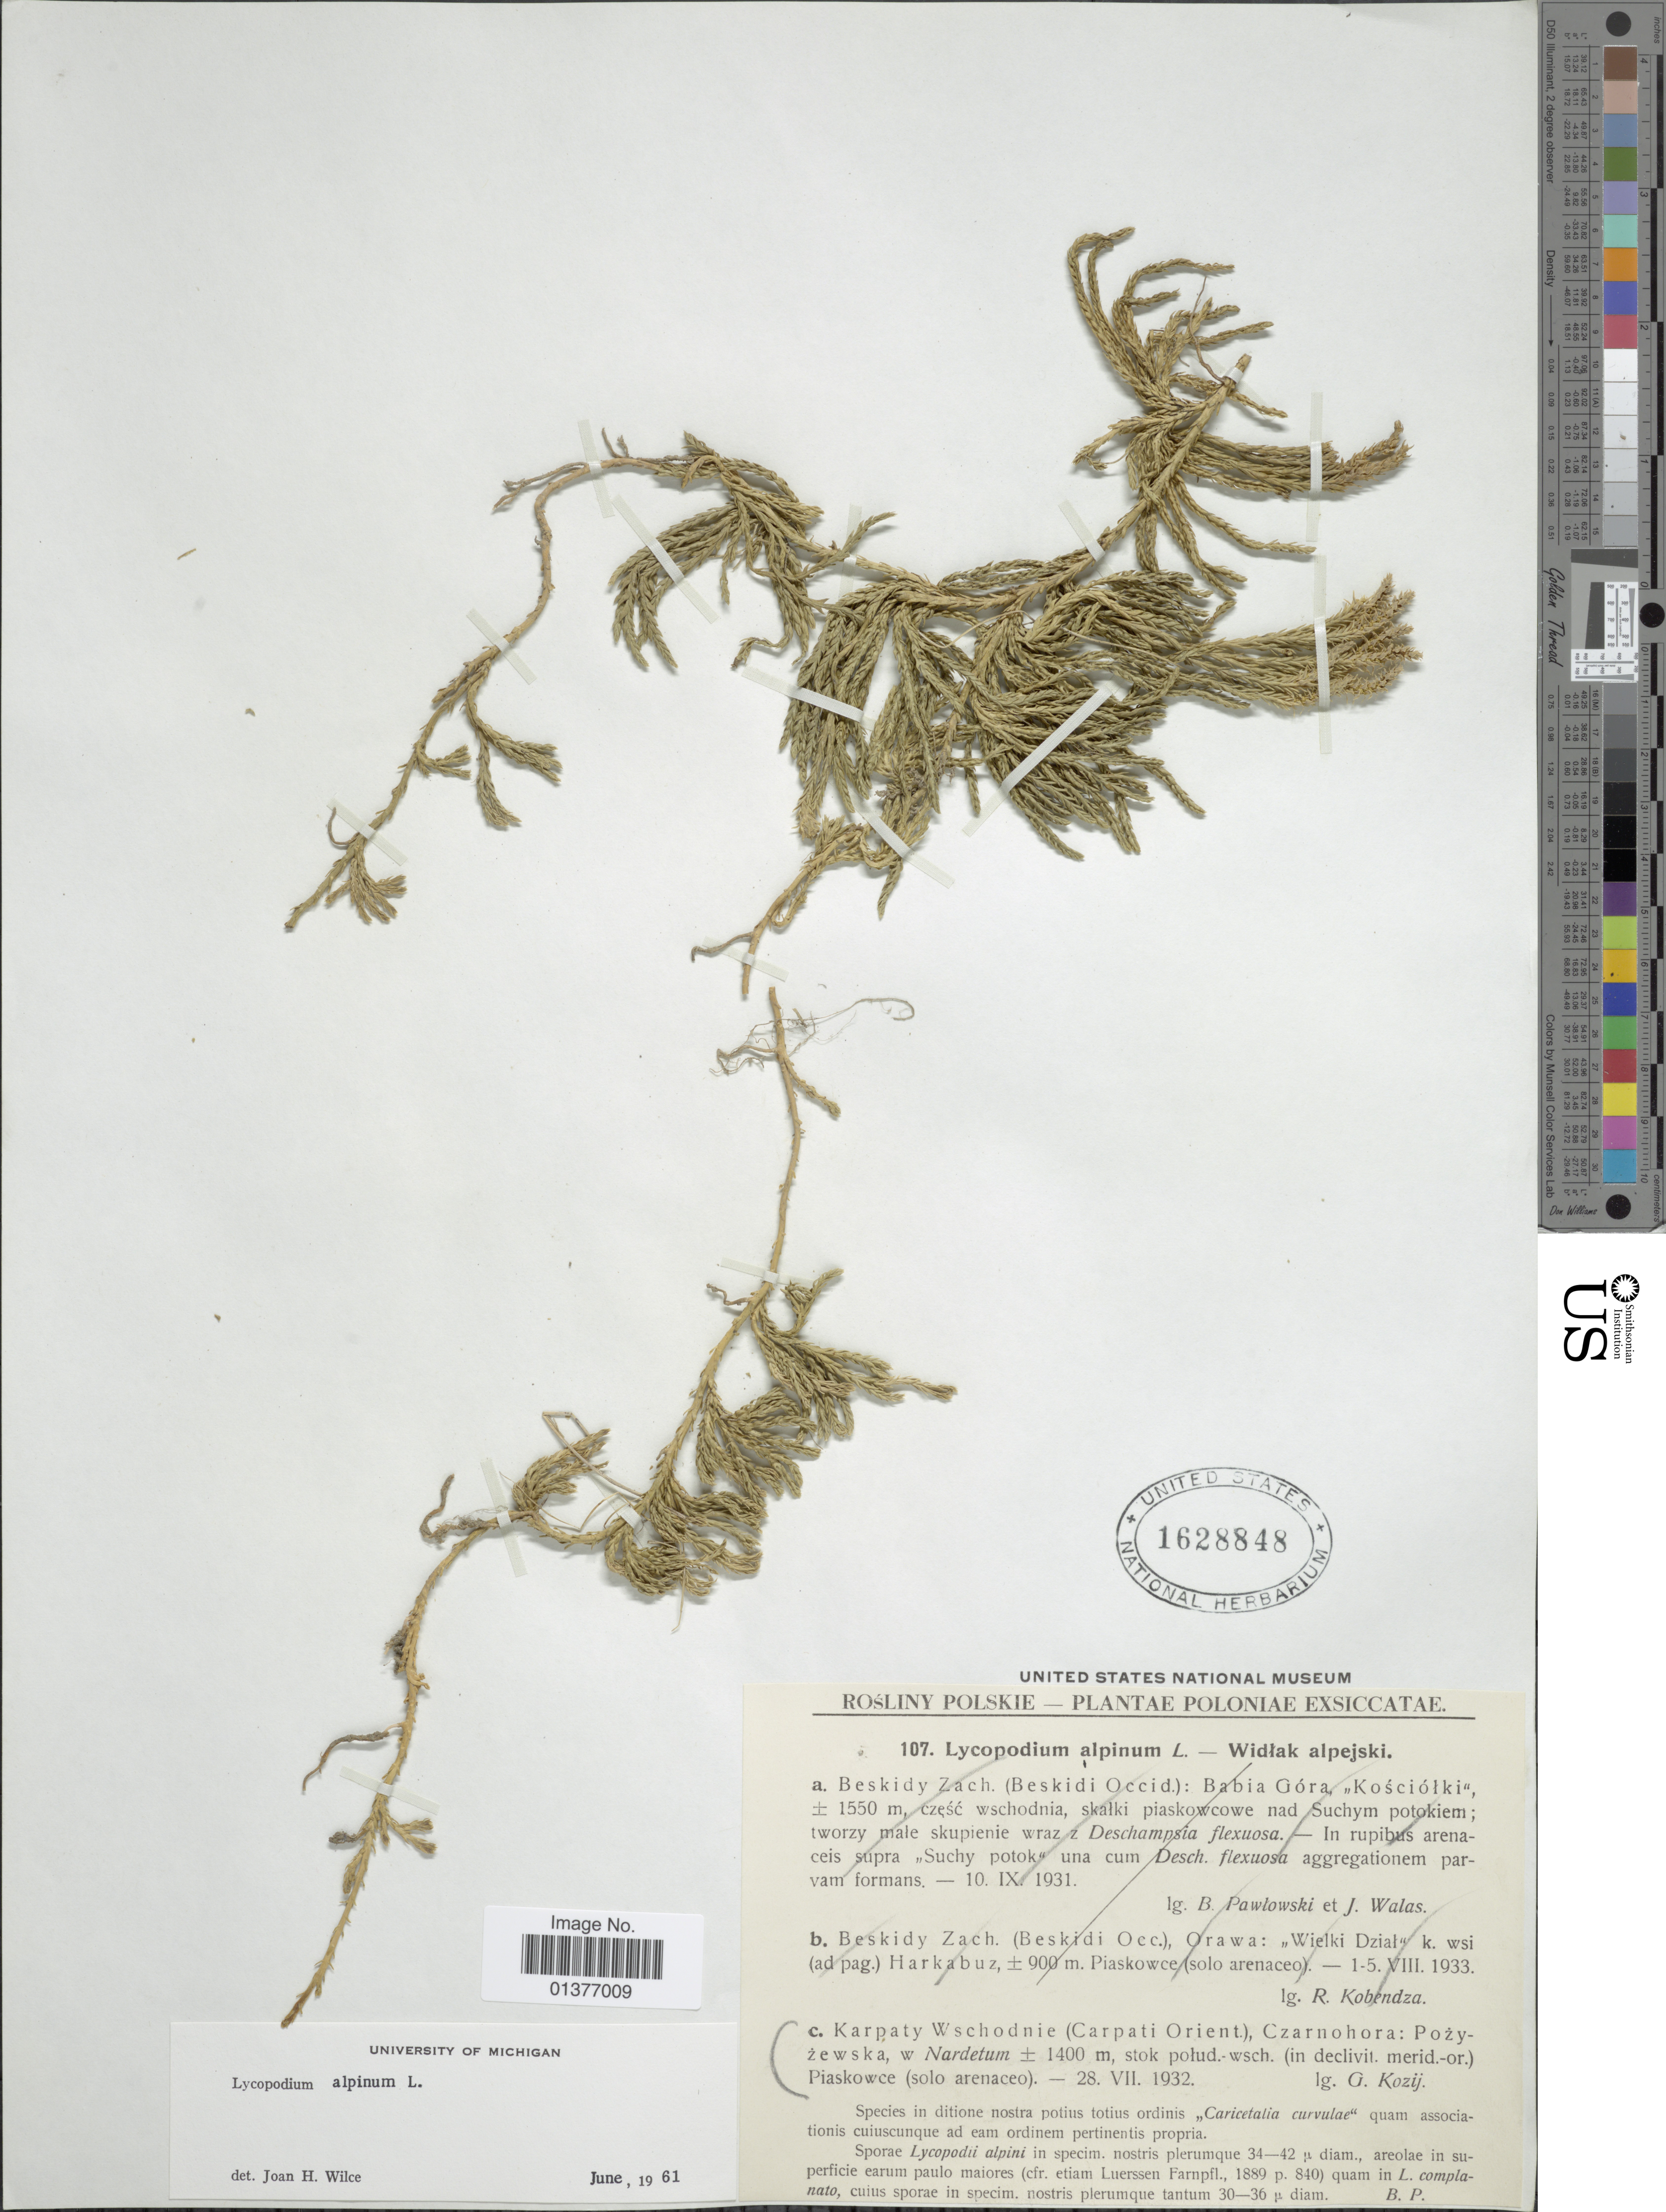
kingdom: Plantae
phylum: Tracheophyta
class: Lycopodiopsida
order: Lycopodiales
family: Lycopodiaceae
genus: Diphasiastrum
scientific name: Diphasiastrum alpinum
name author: (L.) Holub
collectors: G. Kozij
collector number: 107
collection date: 1932-07-28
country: Poland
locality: Karpaty Wschodnie(Carpati Orient), Czarnohora: Pozyzewska, w Nardetum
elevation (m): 1400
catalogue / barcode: US 1628848